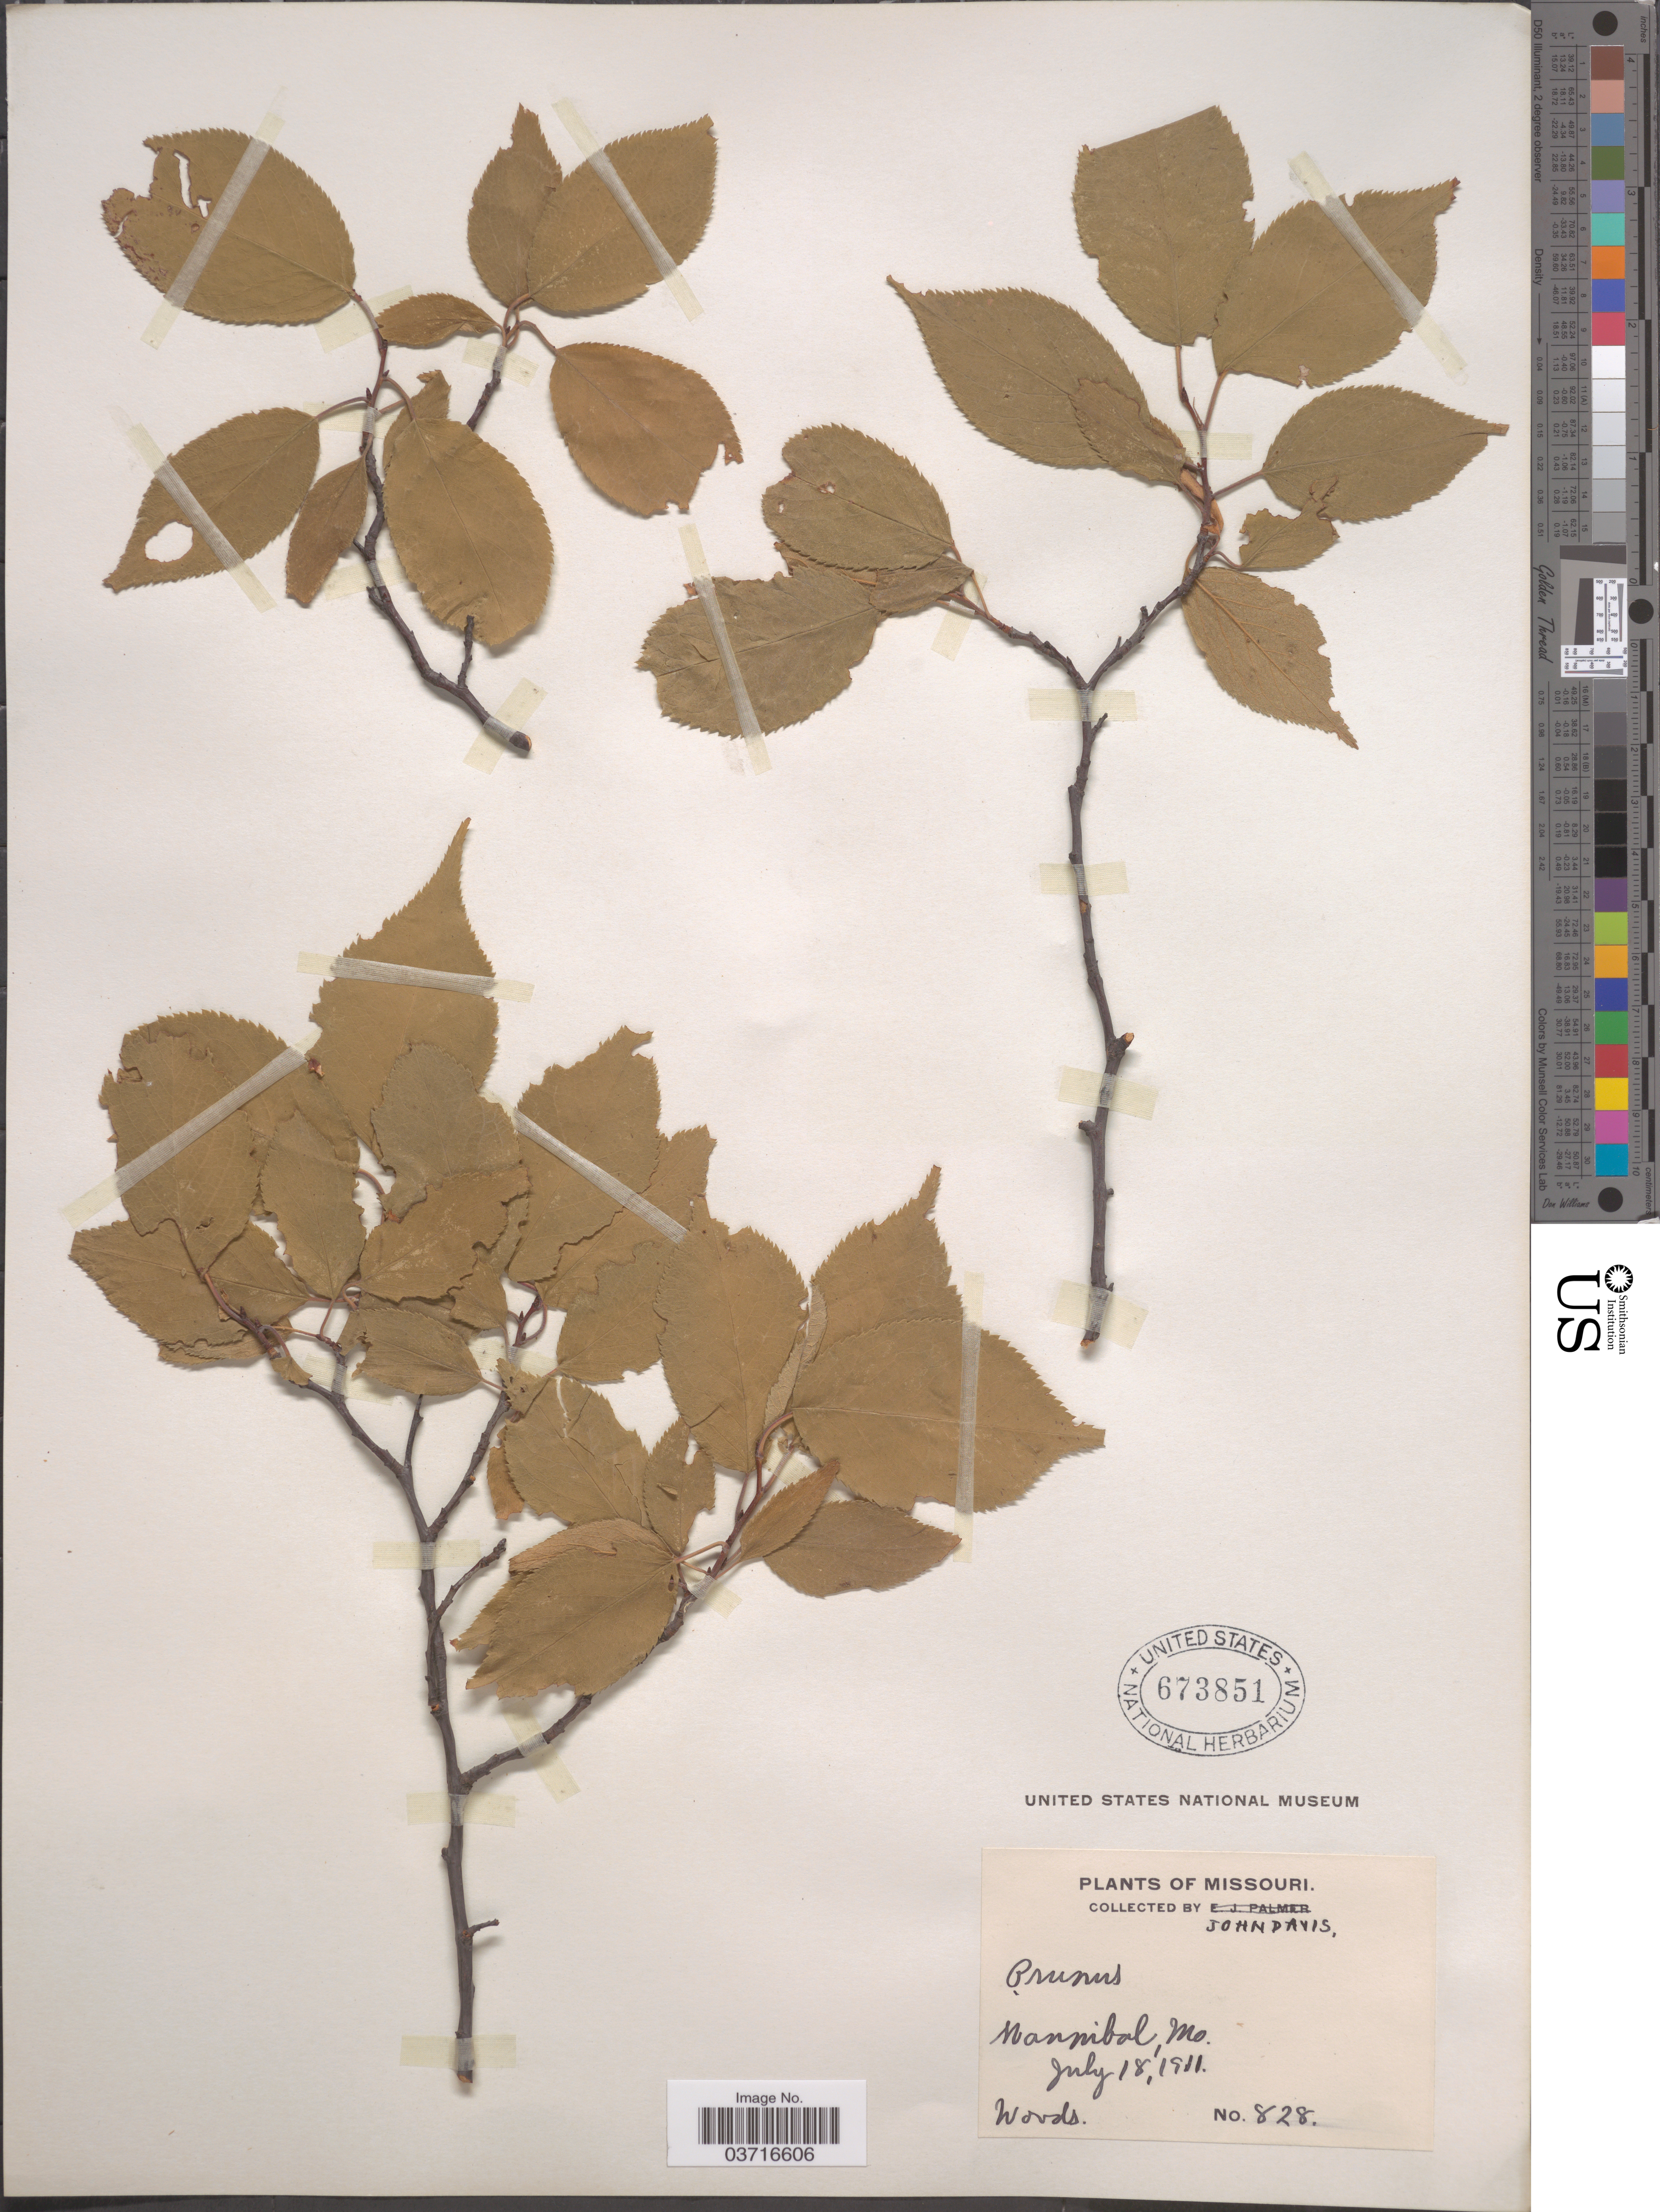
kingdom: Plantae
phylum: Tracheophyta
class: Magnoliopsida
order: Rosales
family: Rosaceae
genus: Prunus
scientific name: Prunus sp.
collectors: J. Davis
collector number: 828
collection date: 1911-07-18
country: United States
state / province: Missouri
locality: Hannibal.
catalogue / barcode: US 673851